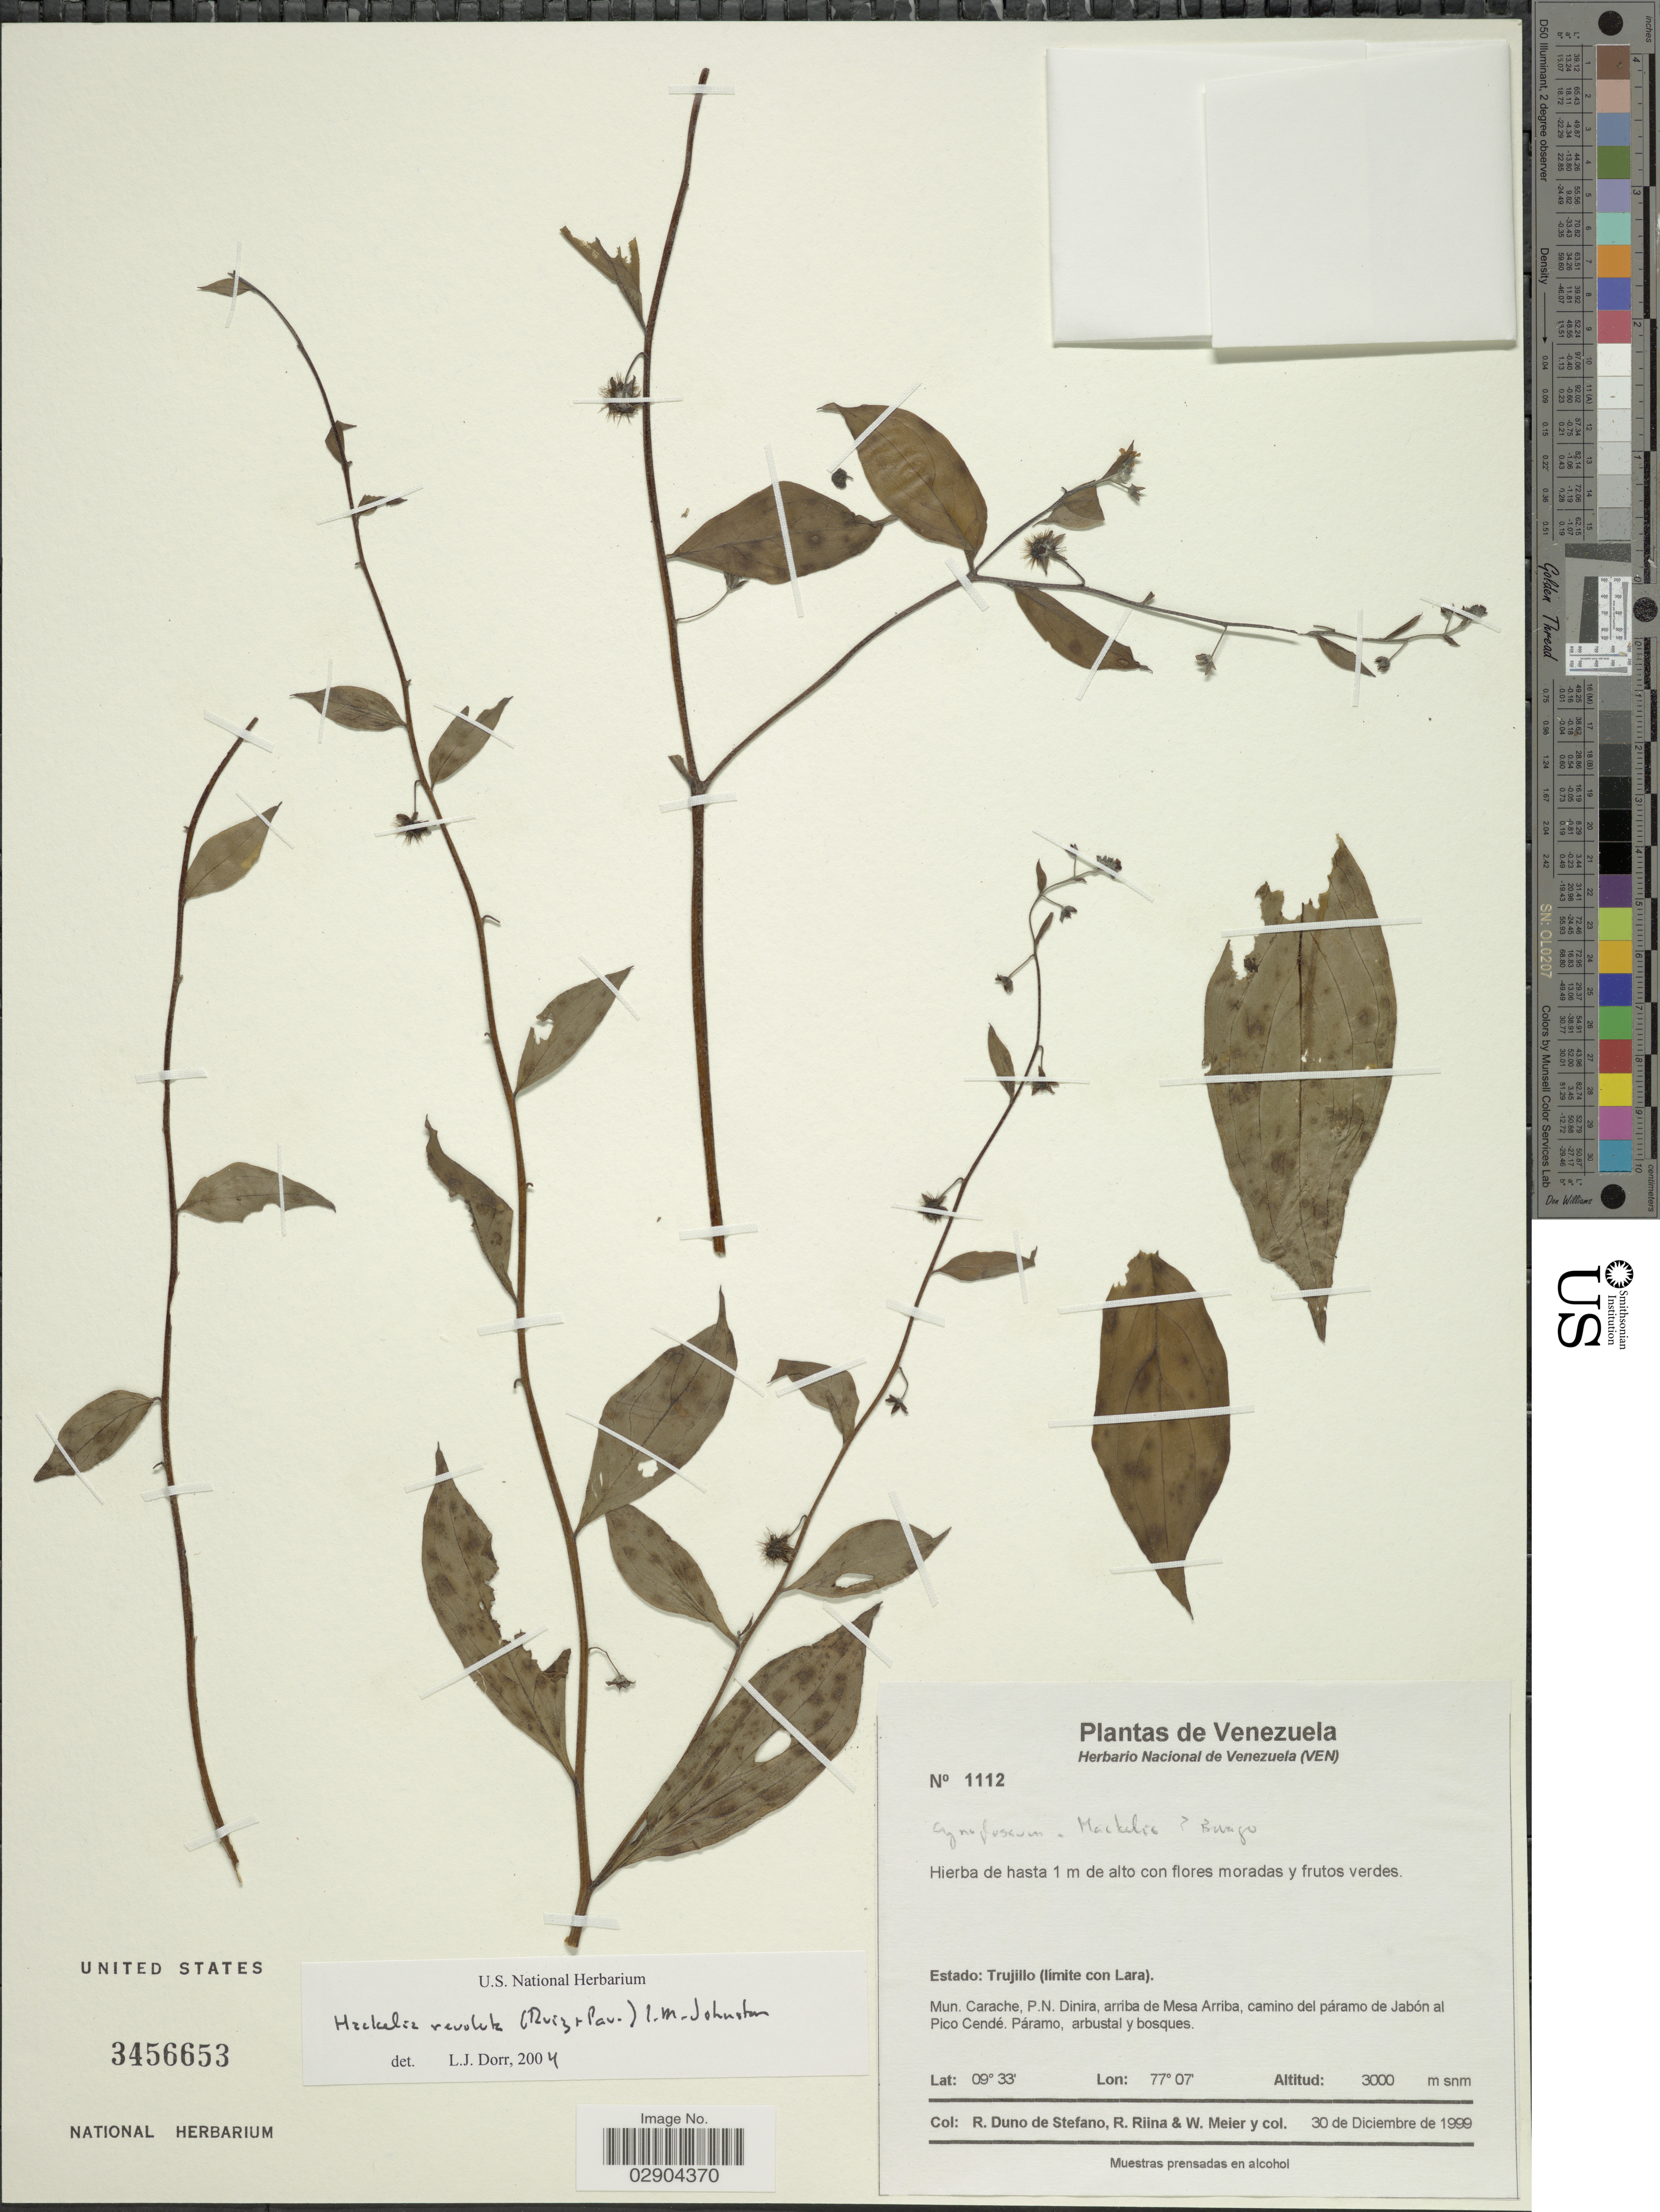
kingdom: Plantae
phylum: Tracheophyta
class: Magnoliopsida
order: Boraginales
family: Boraginaceae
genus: Hackelia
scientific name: Hackelia revoluta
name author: (Ruiz & Pav.) I.M. Johnst.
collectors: R. Duno de Stefano, R. Riina & W. Meier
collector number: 1112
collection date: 1999-12-30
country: Venezuela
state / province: Trujillo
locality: Estado: Trujillo (límite con Lara). Mun. Carache, P.N. Dinira, arriba de Mesa Arriba, camino del páramo de Jabón al Pico Cendé. Páramo.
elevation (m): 3000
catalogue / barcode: US 3456653